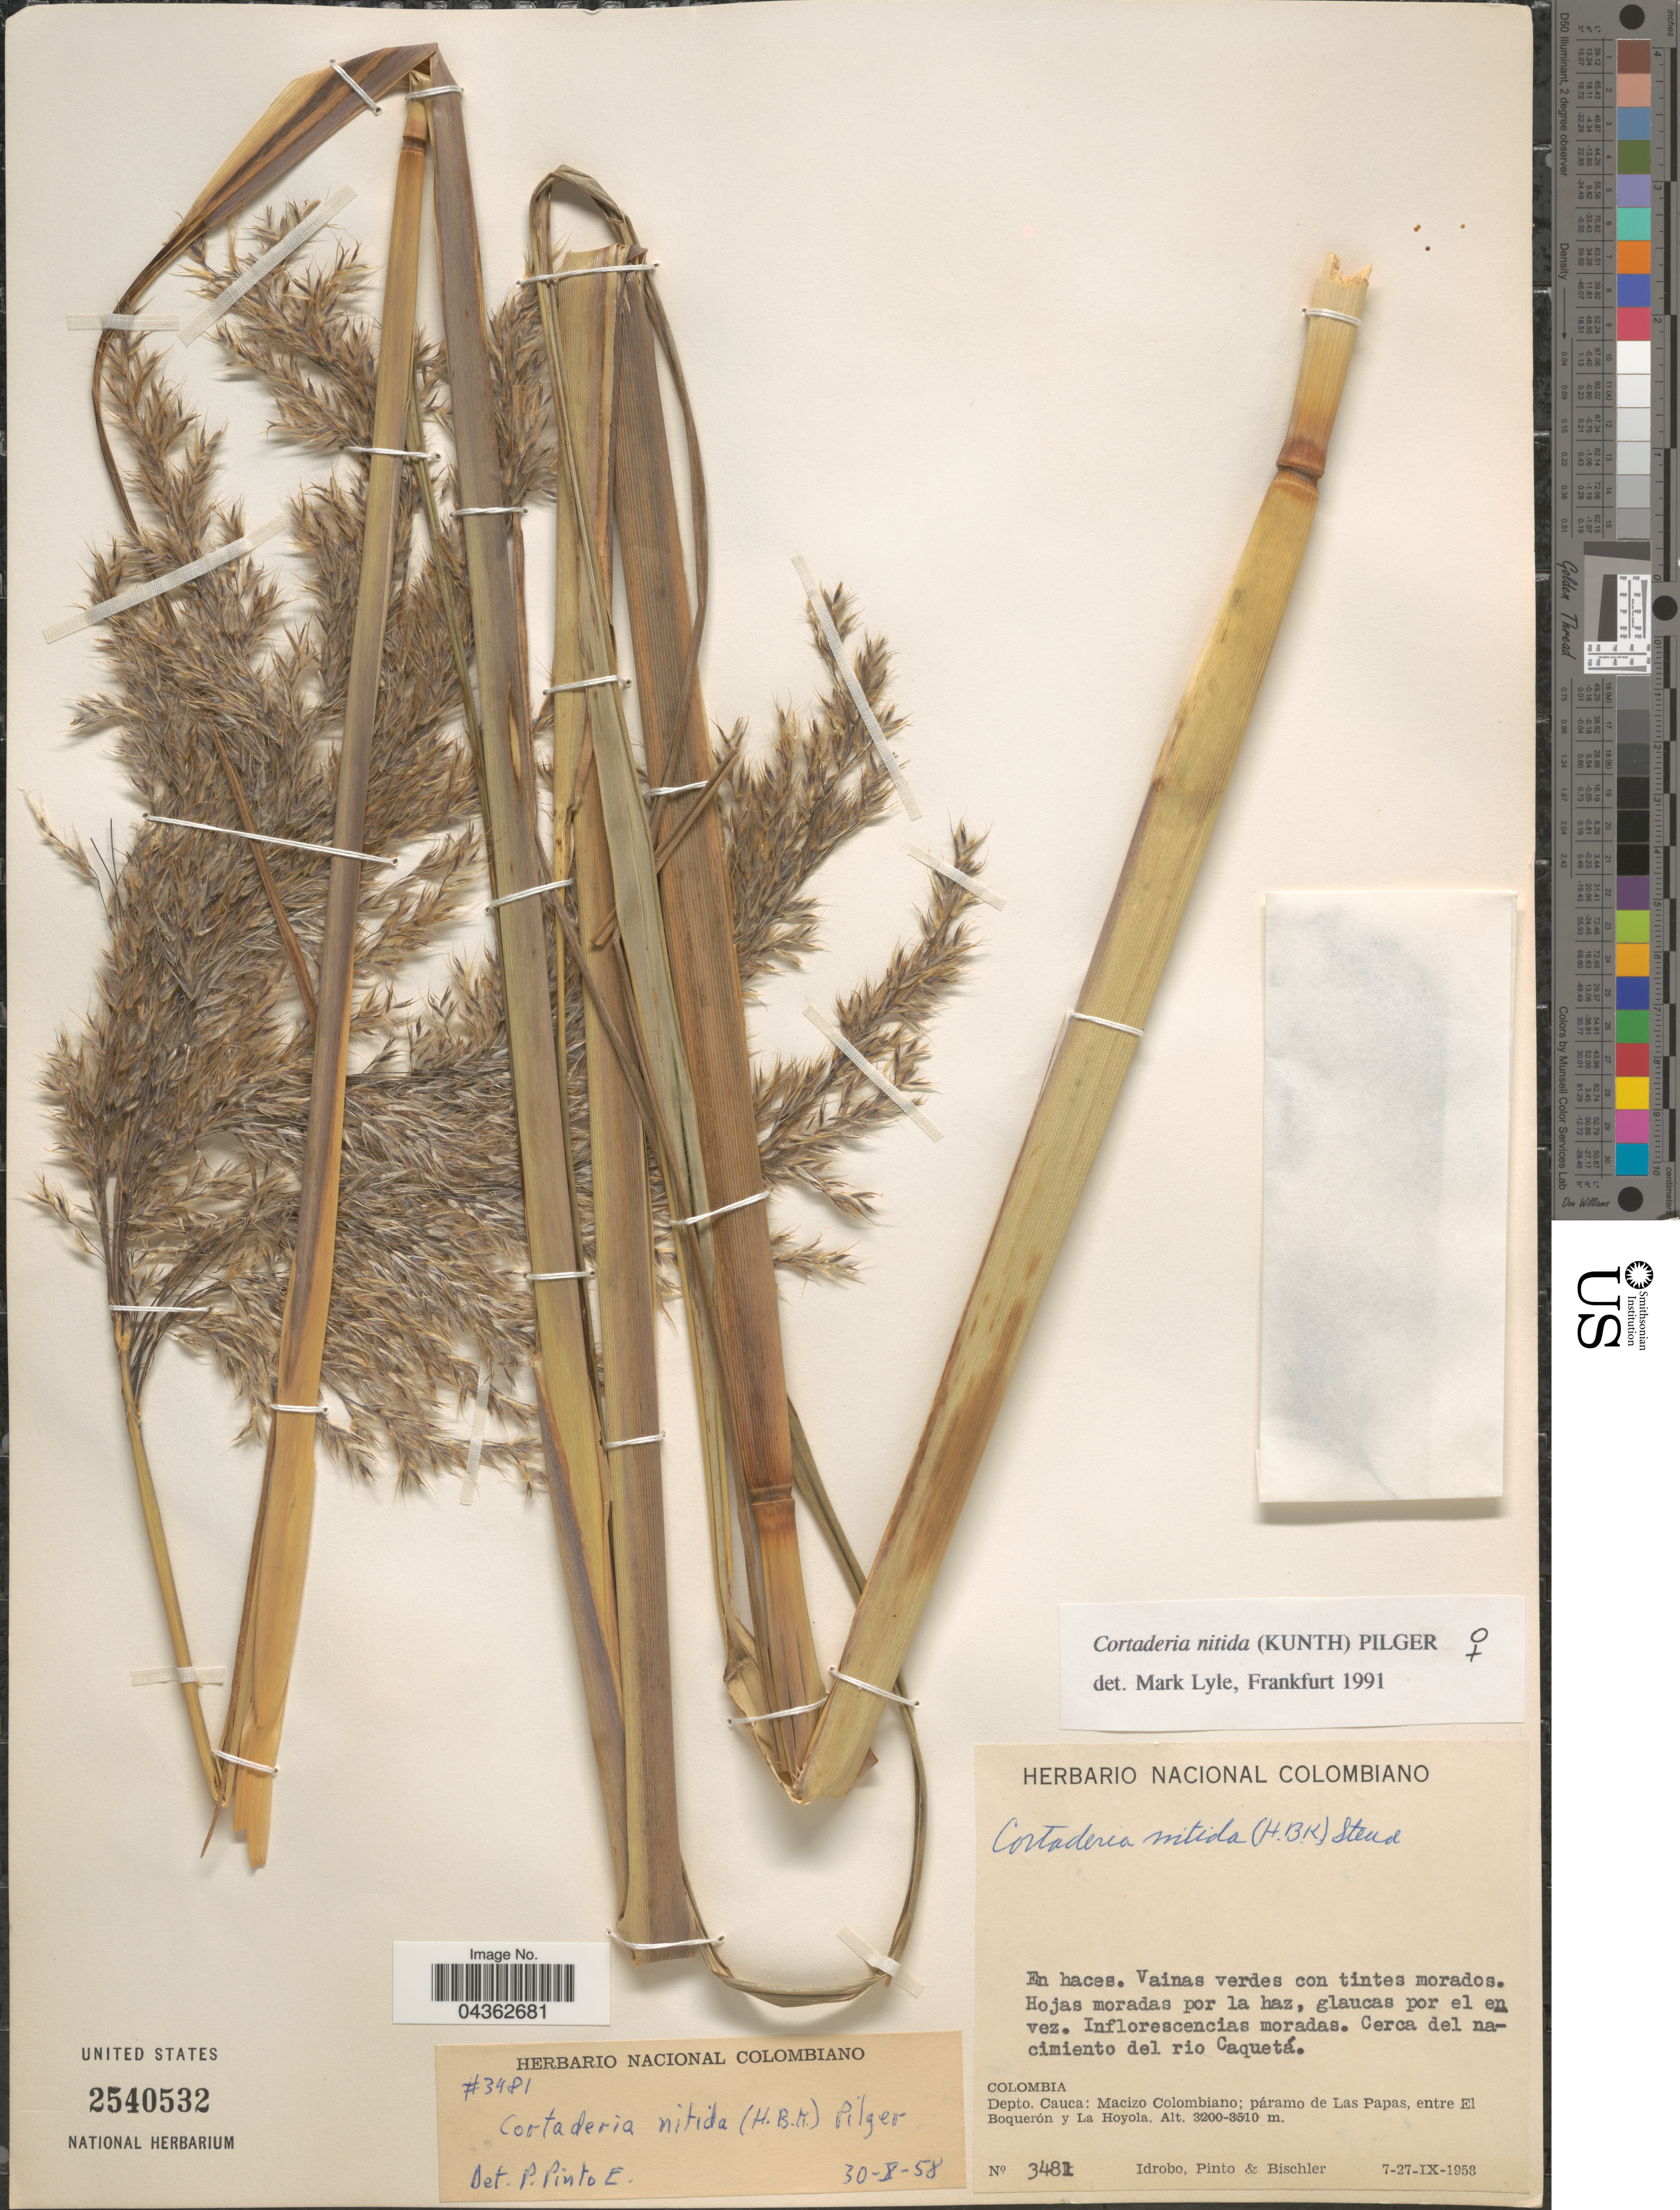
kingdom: Plantae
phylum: Tracheophyta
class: Liliopsida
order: Poales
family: Poaceae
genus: Cortaderia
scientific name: Cortaderia nitida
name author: (Kunth) Pilg.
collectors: -- Idrobo, Pinto, -- & -. Bischler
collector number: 3481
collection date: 1953-09-07/1953-09-27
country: Colombia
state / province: Cauca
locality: Cerca del nacimiento del rio Caquetá. Depto. Cauca: Macizo Colombiano; páramo de Las Papas, entre El Boquerón y La Hoyola.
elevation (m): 3200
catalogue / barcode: US 2540532